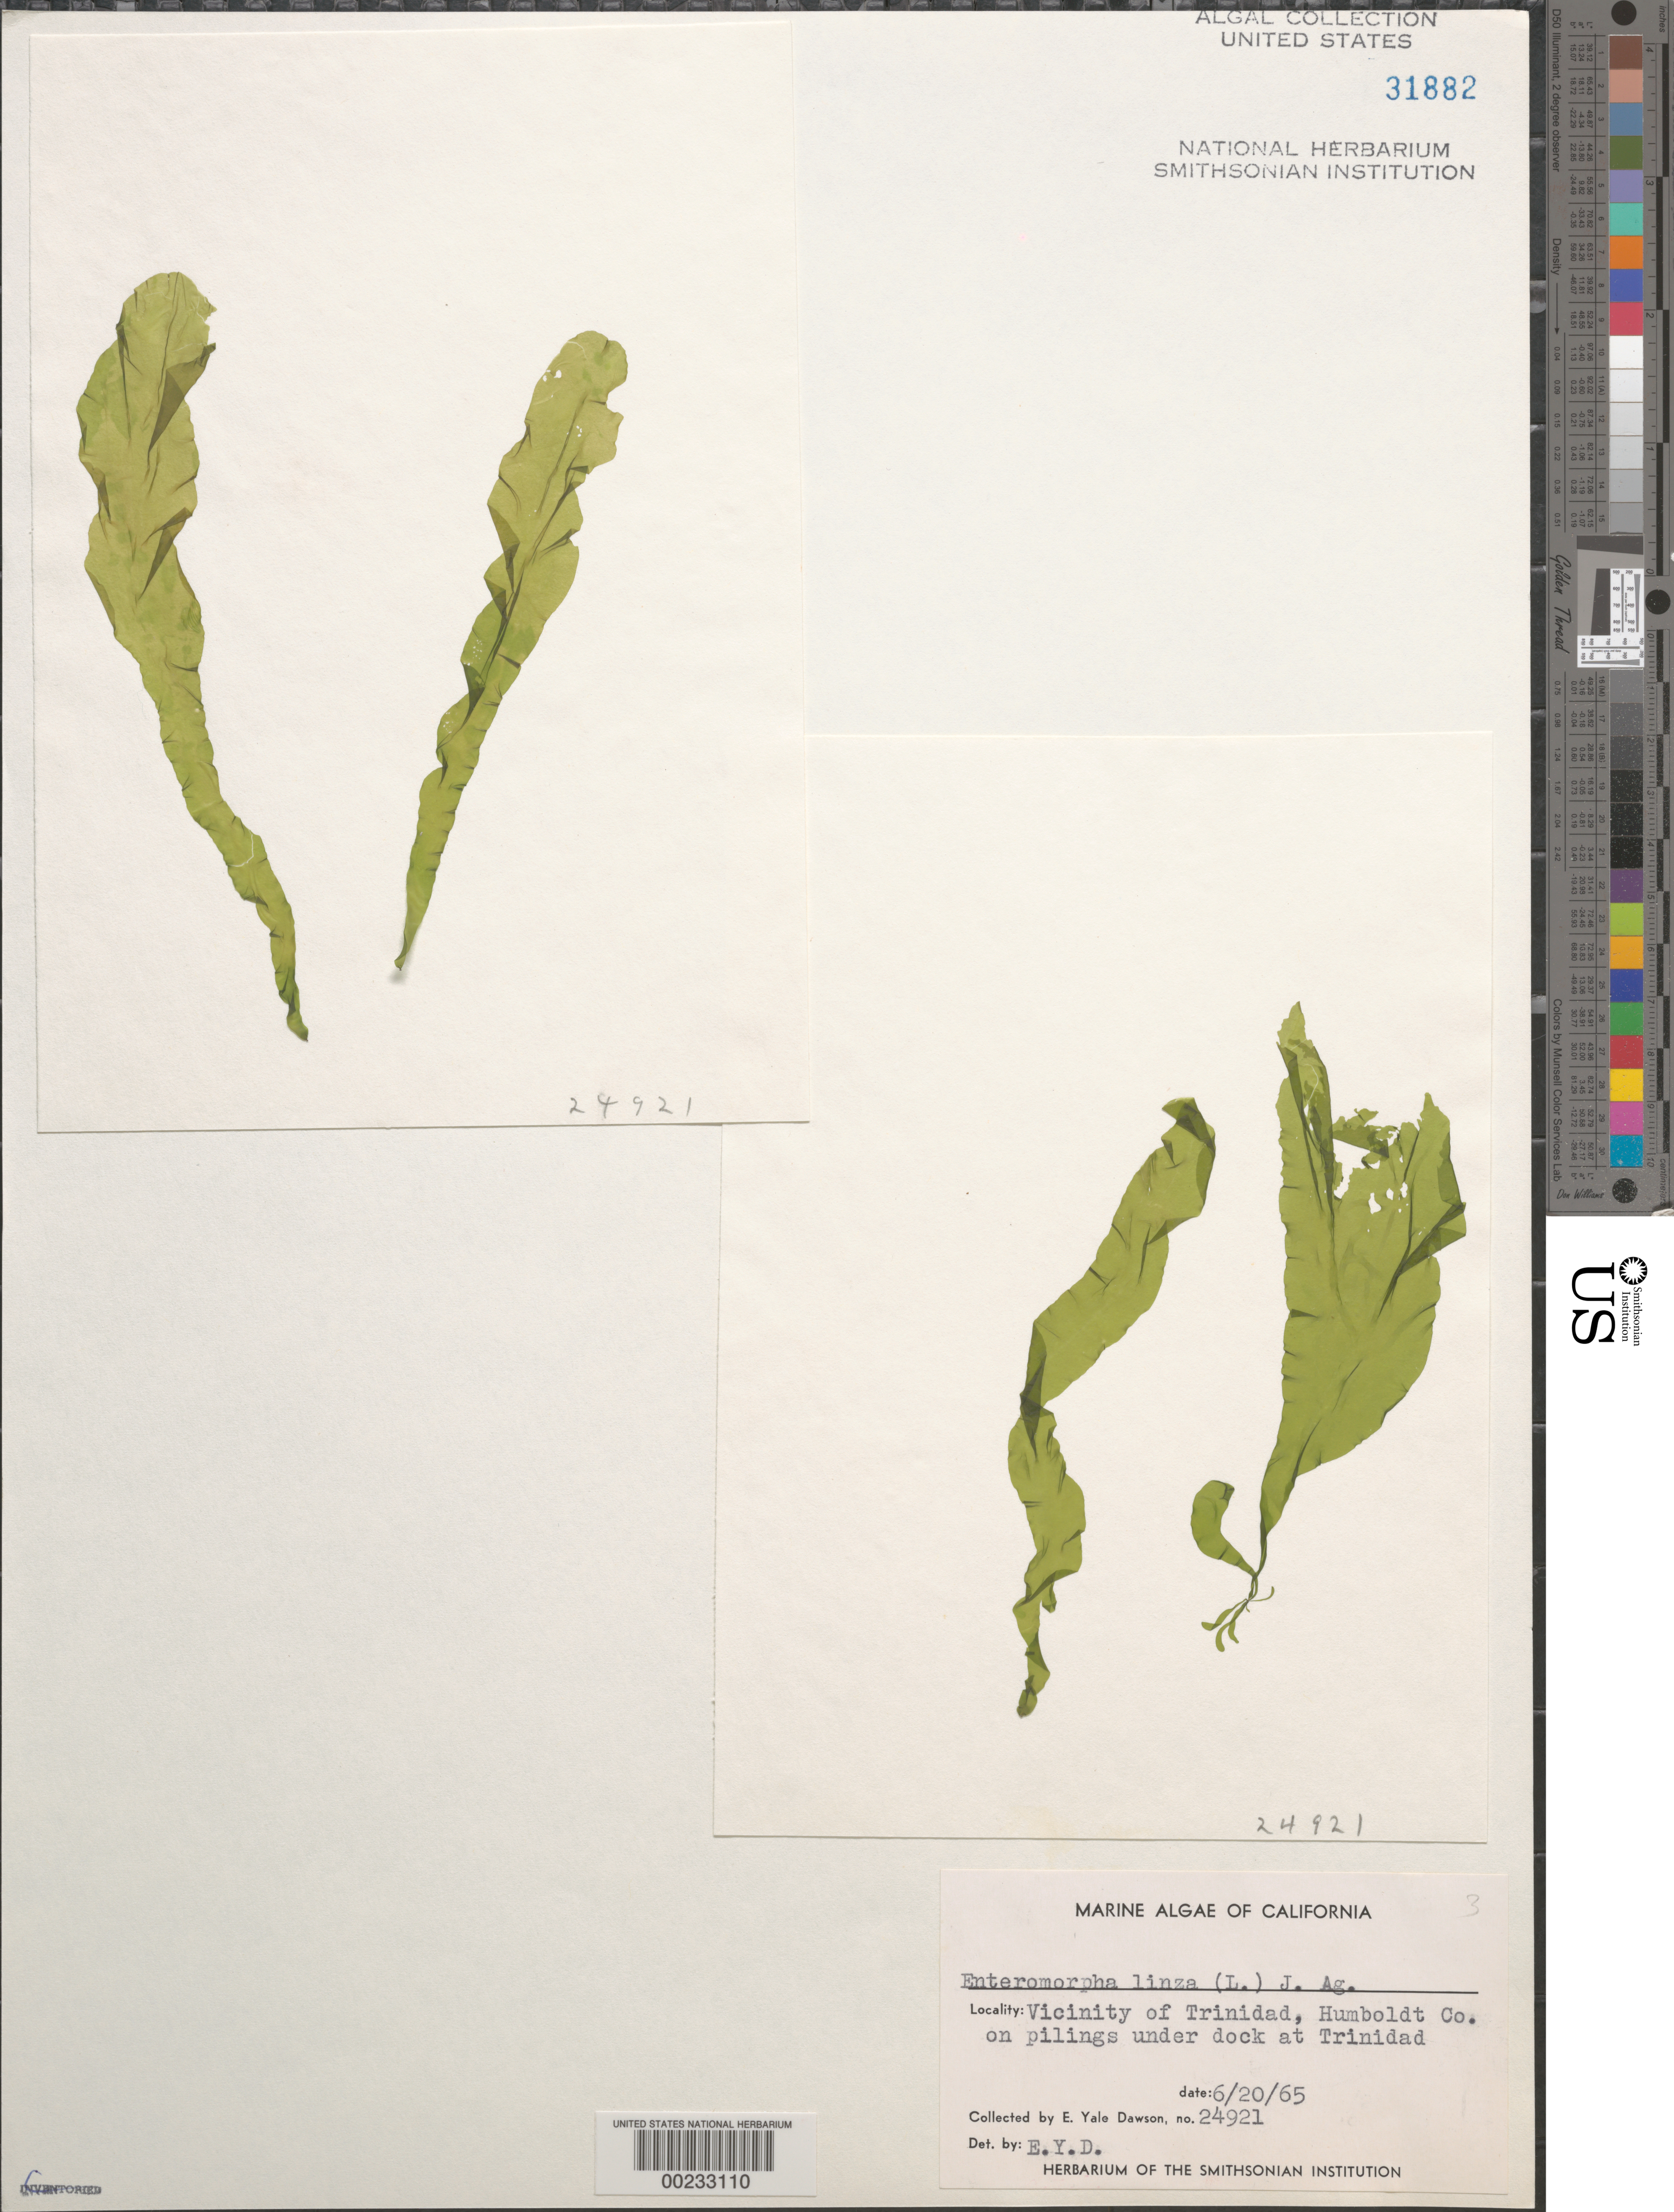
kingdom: Plantae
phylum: Chlorophyta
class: Ulvophyceae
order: Ulvales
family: Ulvaceae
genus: Ulva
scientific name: Ulva clathrata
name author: (Roth) C. Agardh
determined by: Algae name updating Project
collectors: E. Y. Dawson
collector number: EYD 24921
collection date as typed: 20 Jun 1965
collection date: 1965-06-20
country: United States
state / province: California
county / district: Humboldt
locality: Trinidad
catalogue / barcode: US 31882